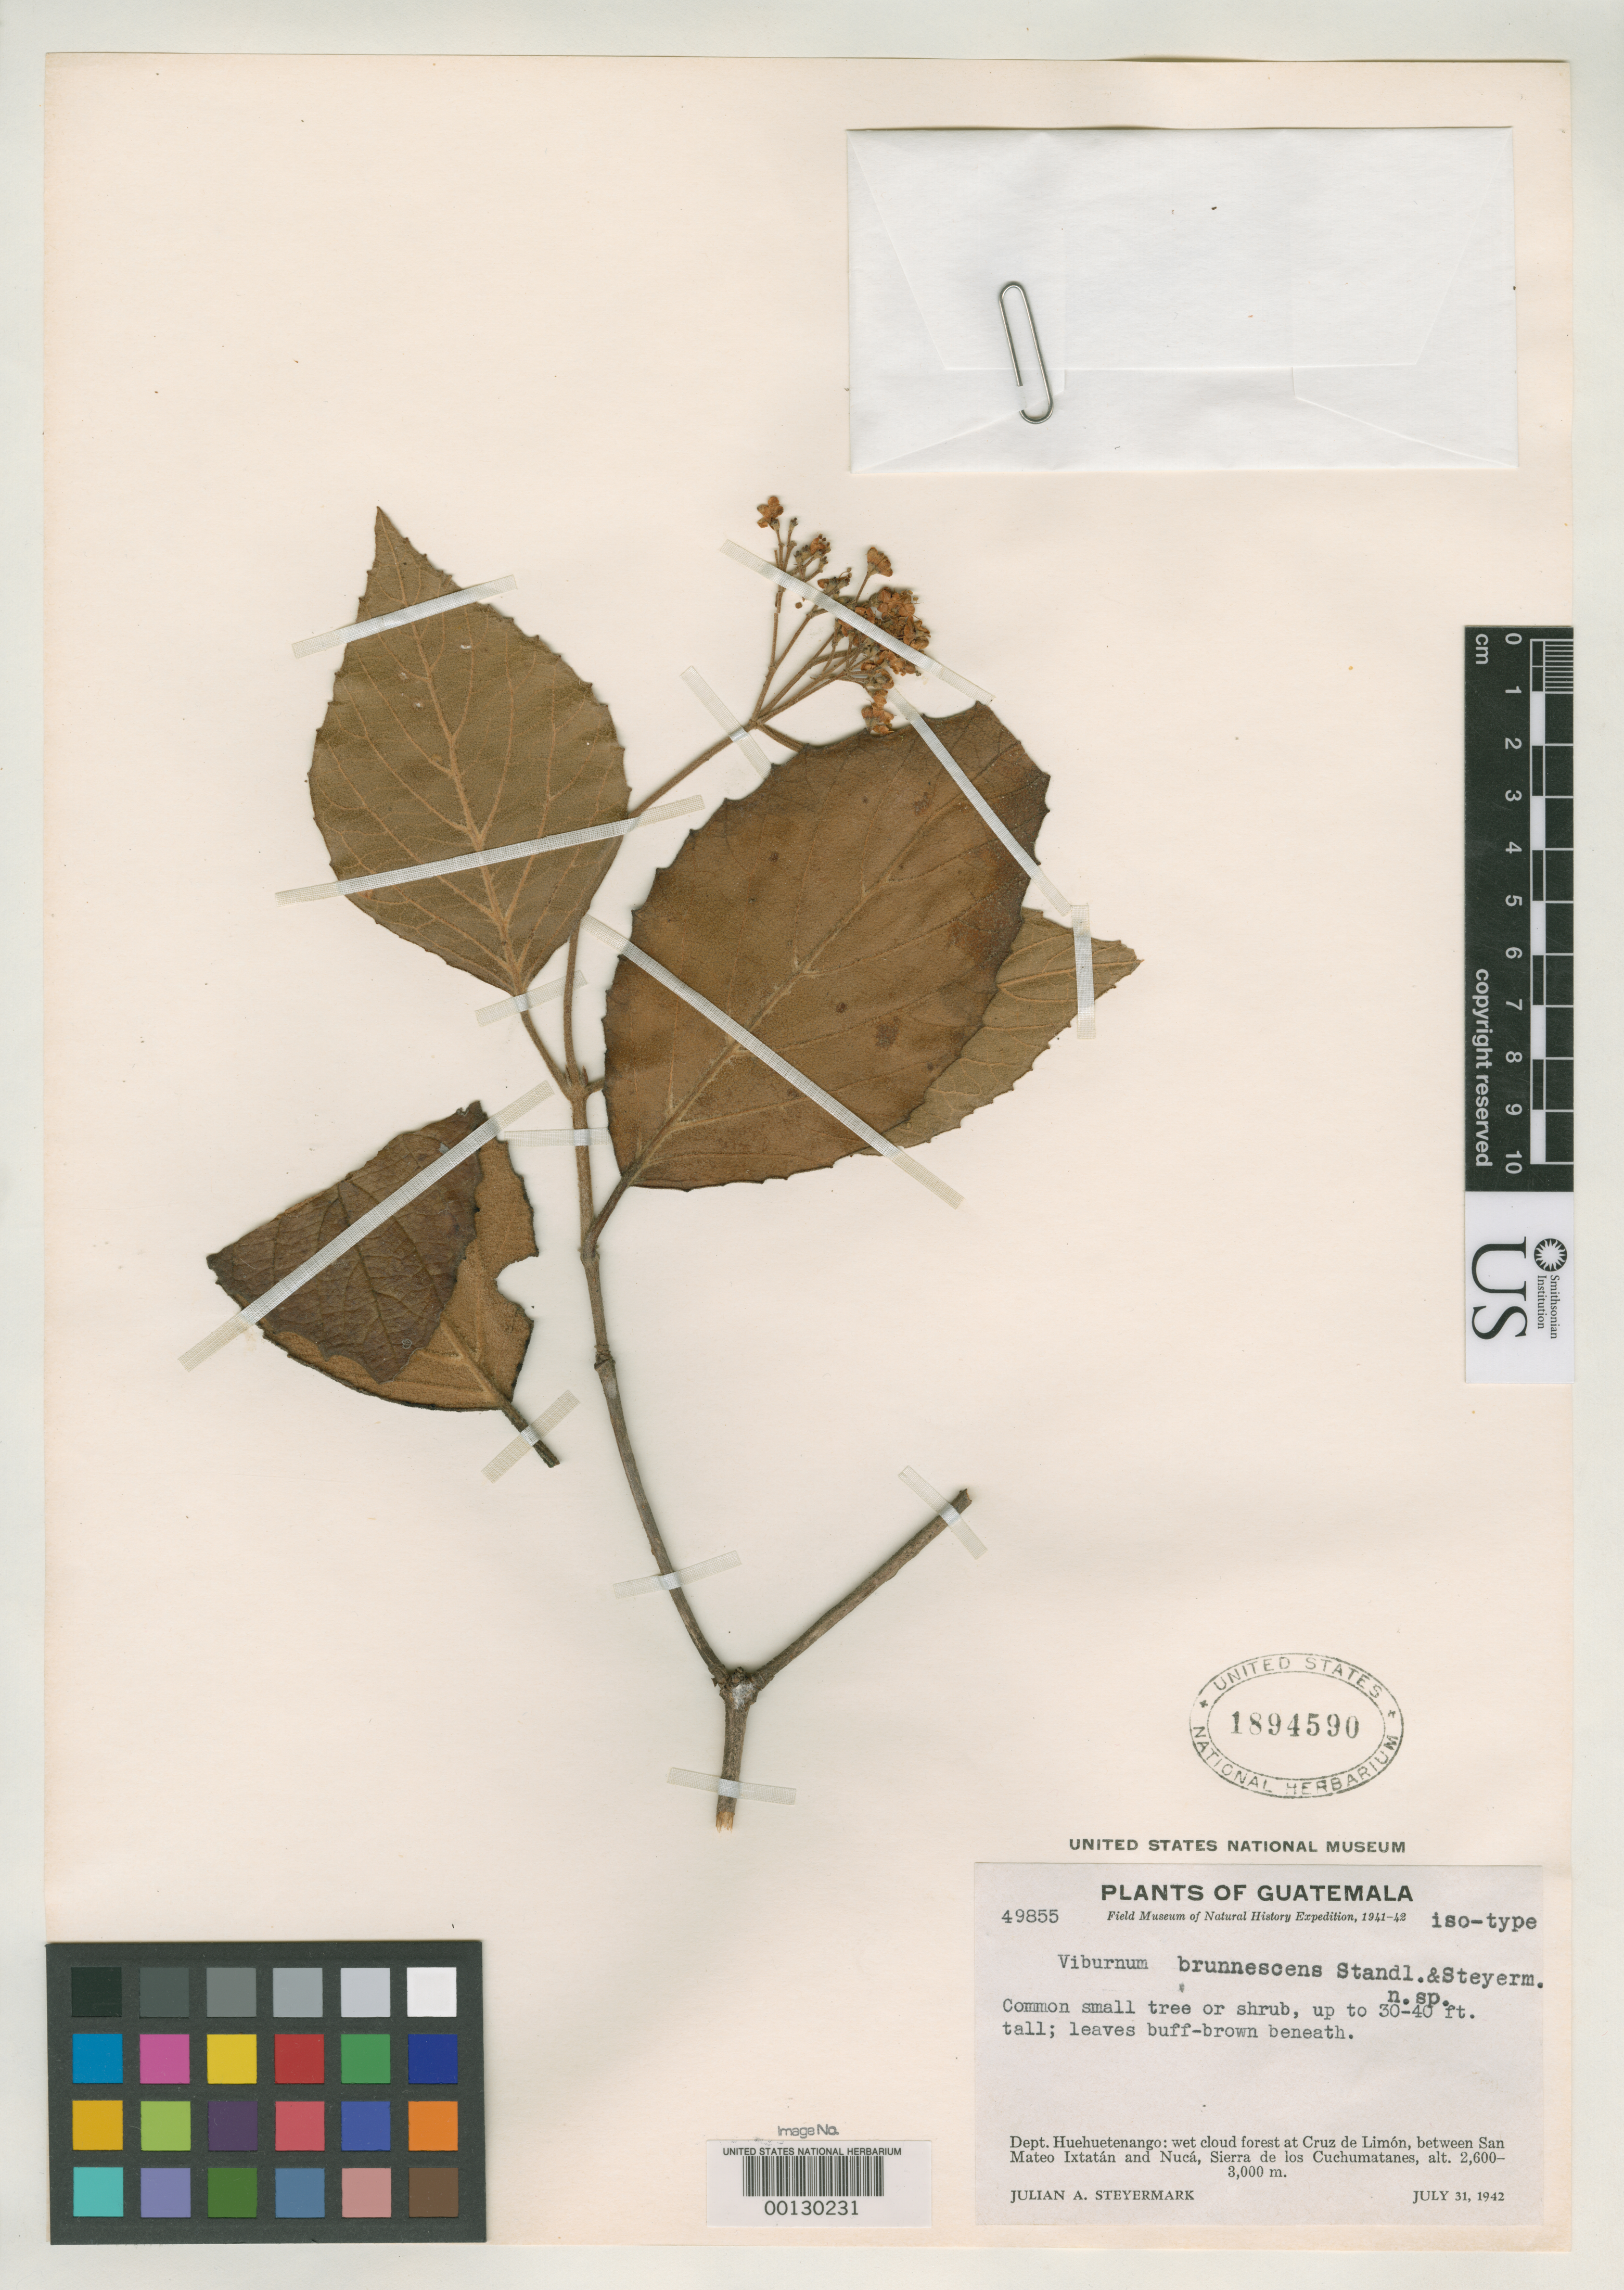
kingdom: Plantae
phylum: Tracheophyta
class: Magnoliopsida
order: Dipsacales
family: Viburnaceae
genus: Viburnum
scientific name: Viburnum brunnescens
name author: Standl. & Steyerm.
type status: Isotype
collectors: J. Steyermark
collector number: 49855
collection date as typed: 31 Jul 1942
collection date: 1942-07-31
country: Guatemala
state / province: Huehuetenango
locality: Cruz de Limon between San Mateo Ixtatán and Nuca, Sierra de las Cuchumatanes.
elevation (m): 2600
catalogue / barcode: US 1894590